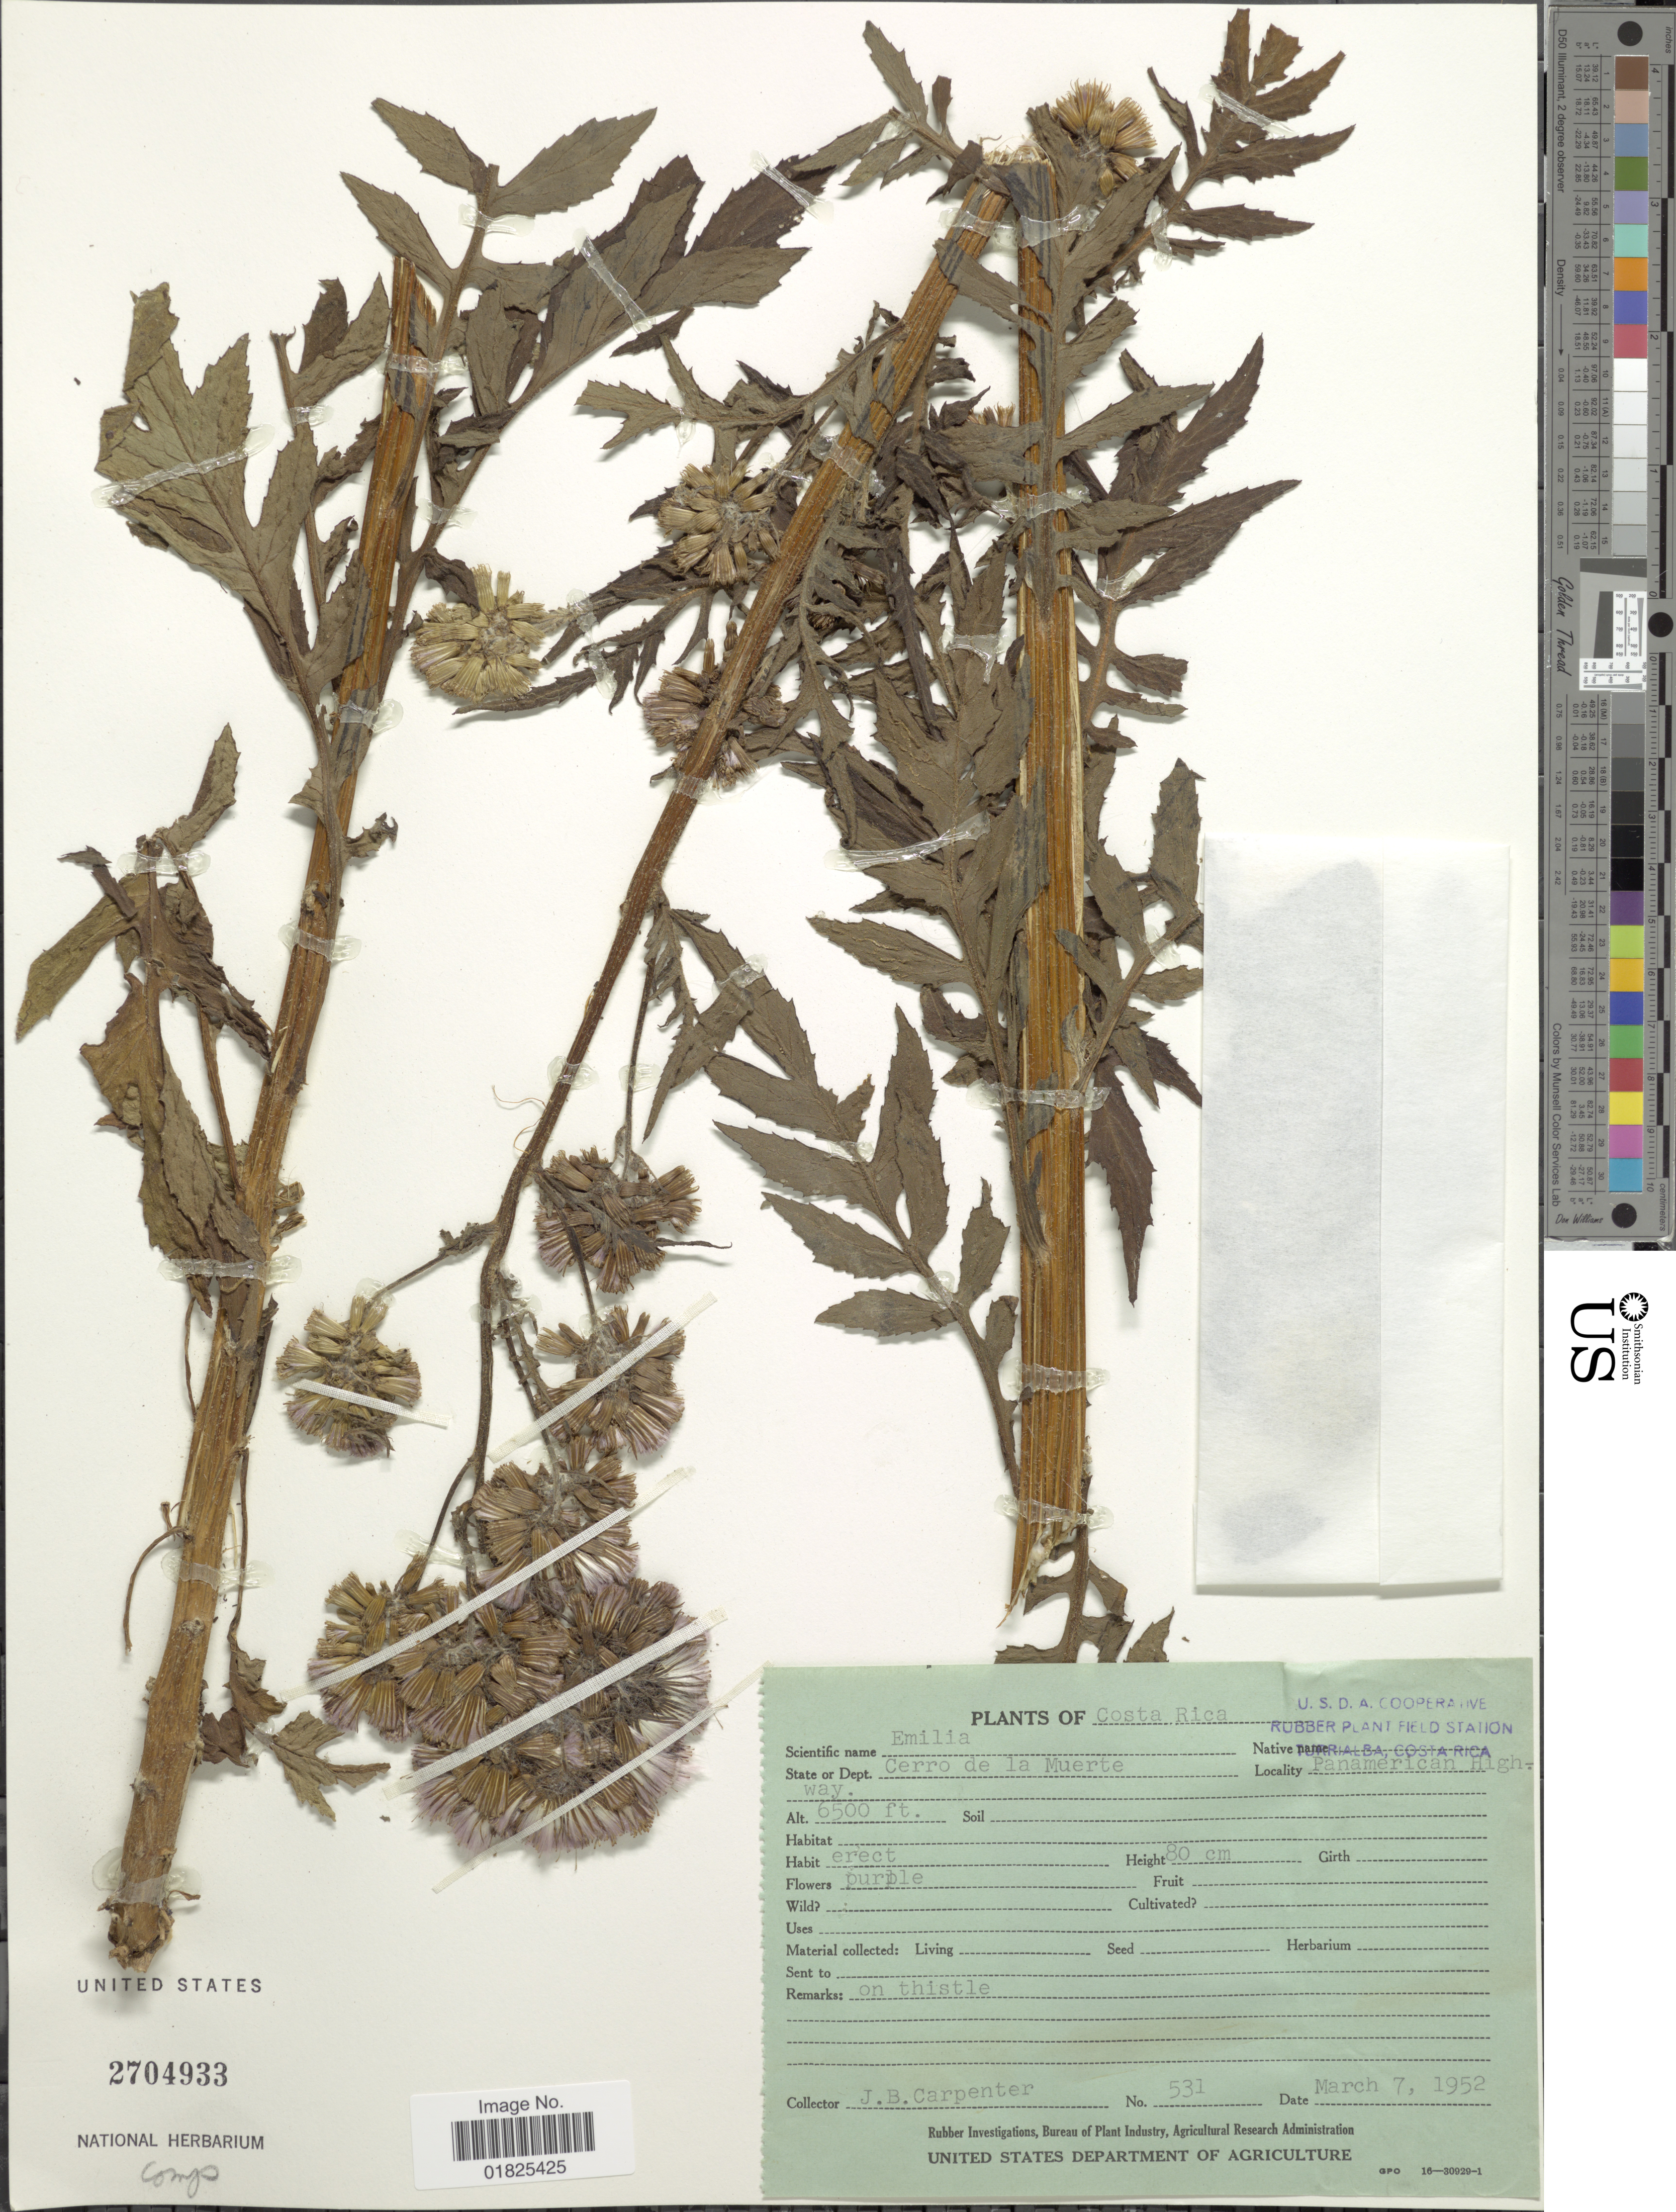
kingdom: Plantae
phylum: Tracheophyta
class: Magnoliopsida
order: Asterales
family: Asteraceae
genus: Erechtites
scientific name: Erechtites valerianifolius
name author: (Link ex Spreng.) DC.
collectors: J. Carpenter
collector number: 531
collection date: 1952-03-07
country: Costa Rica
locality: Pan American Highway, Turrialba. State or Dept. Cerro de la Muerte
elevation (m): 1981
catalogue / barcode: US 2704933